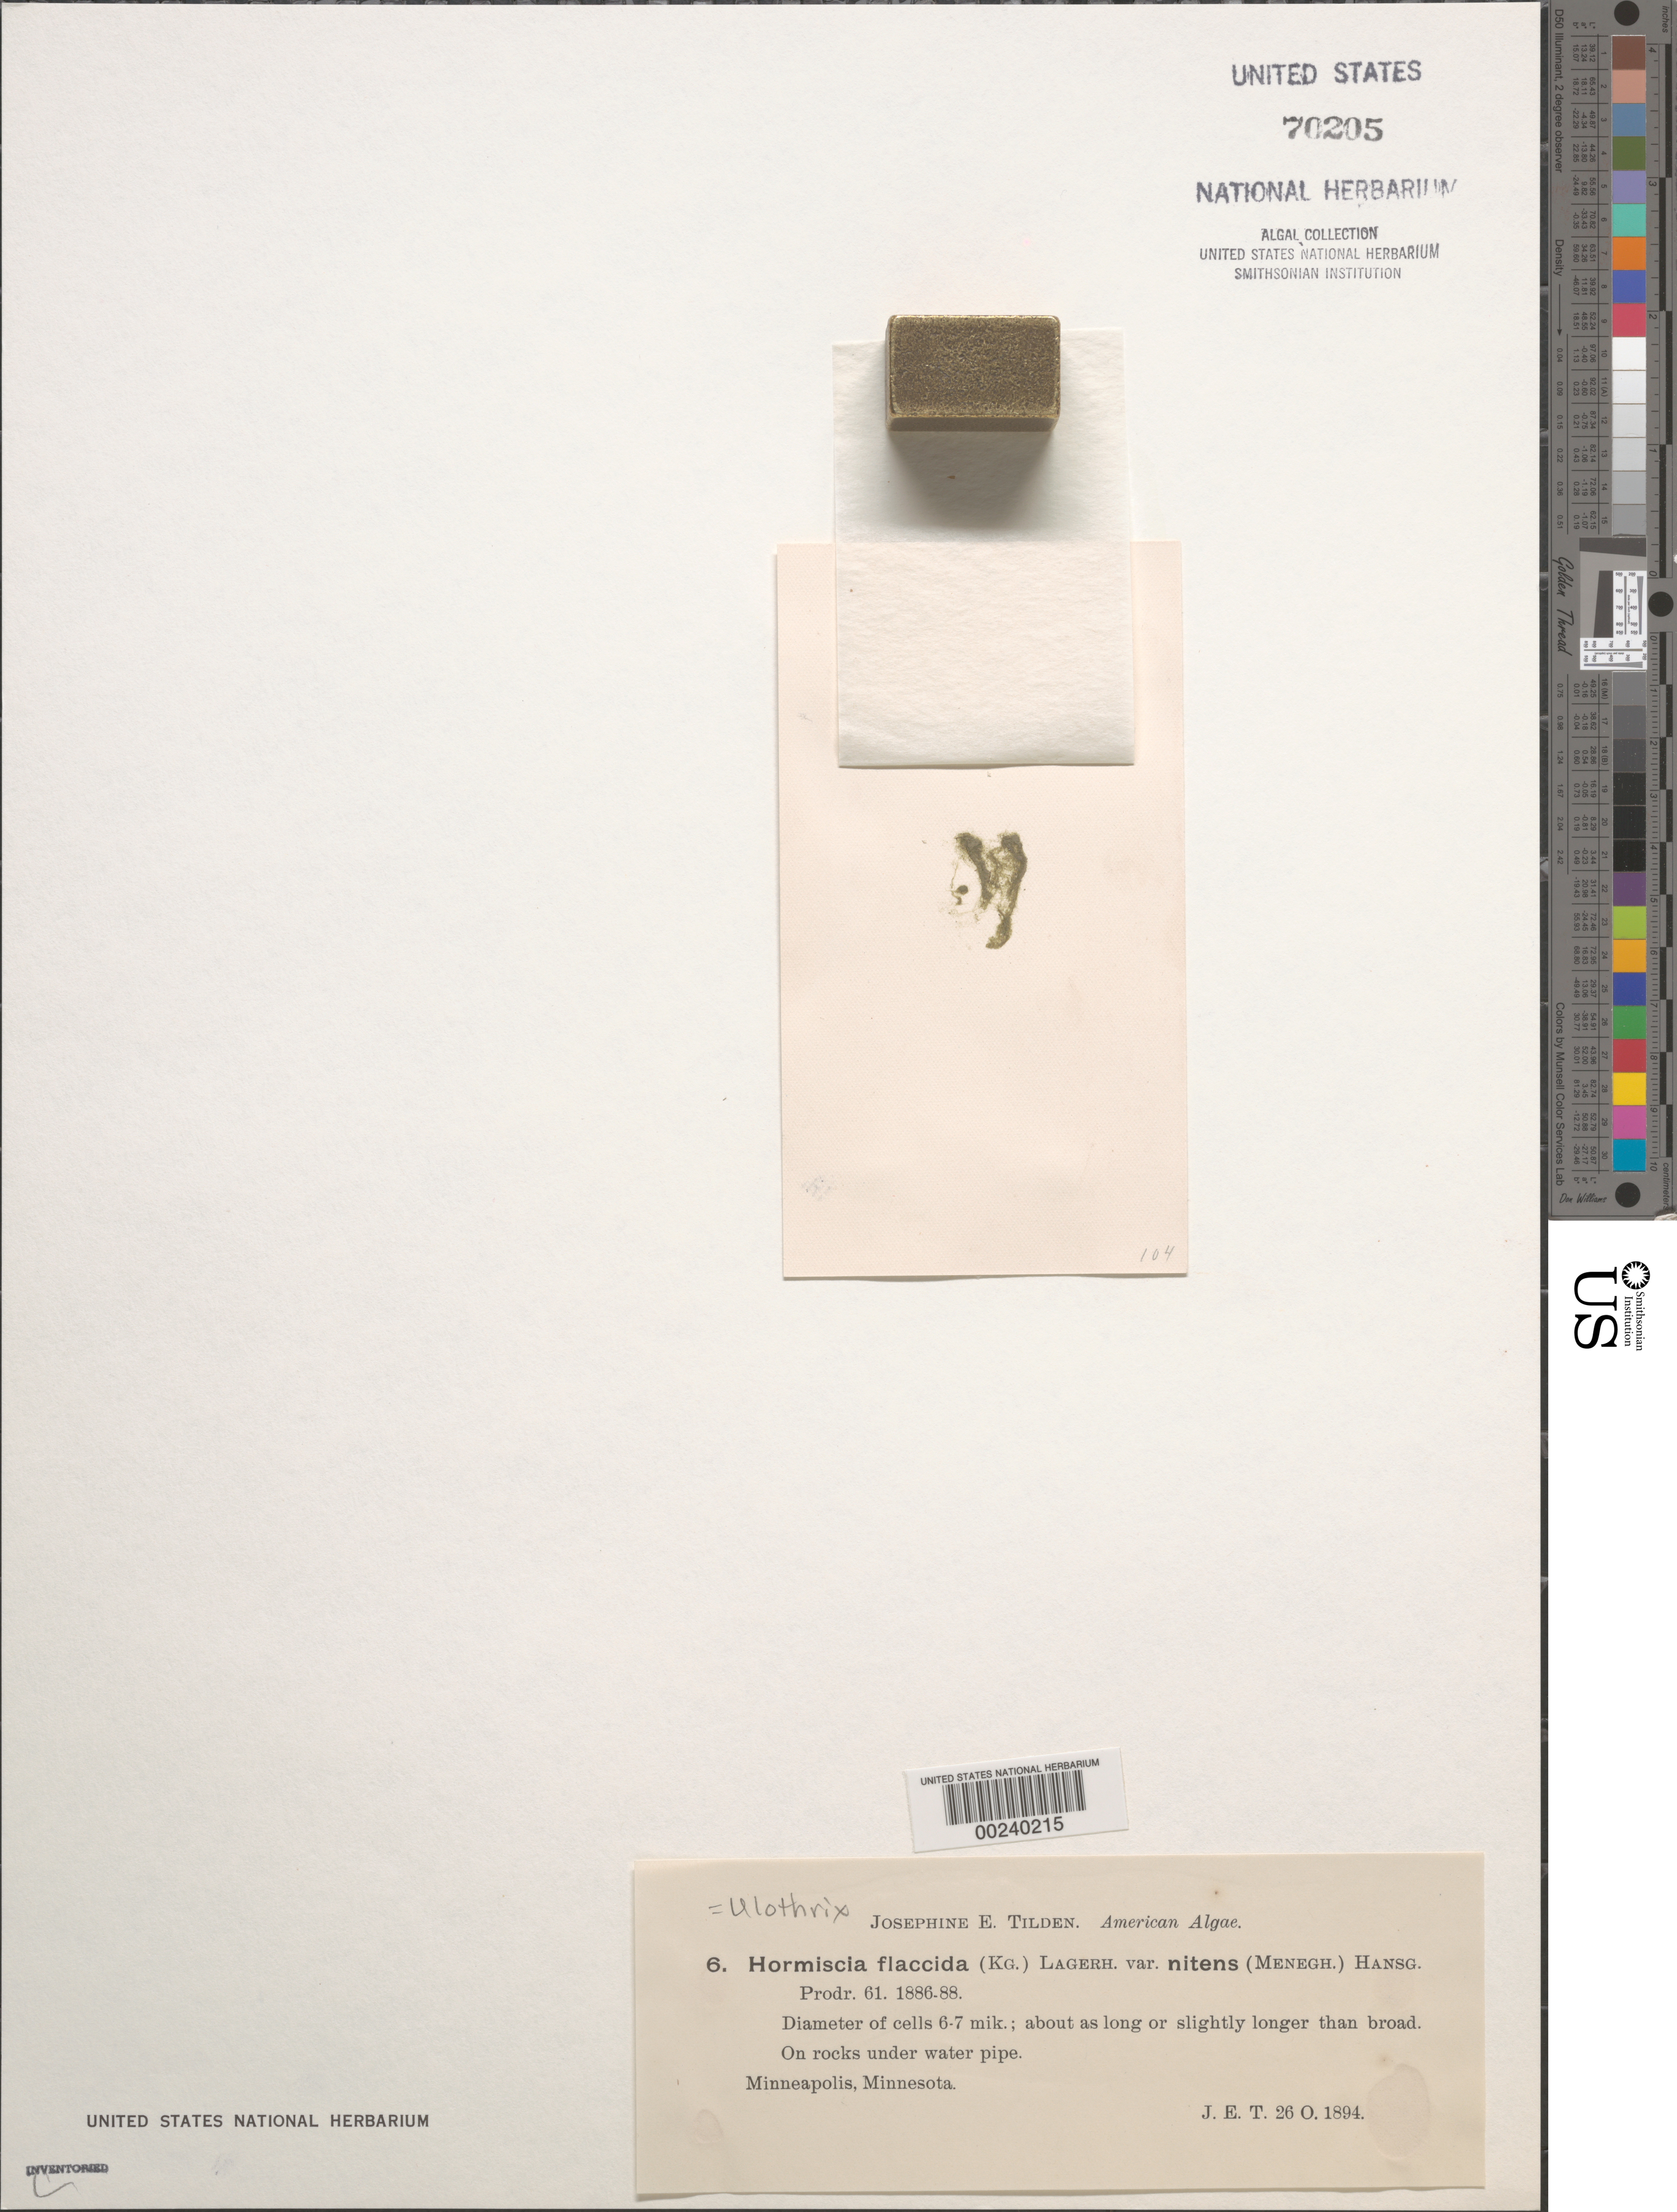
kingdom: Plantae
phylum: Chlorophyta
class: Ulvophyceae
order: Ulotrichales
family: Ulotrichaceae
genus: Ulothrix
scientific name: Ulothrix flaccida var. nitens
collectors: J. E. Tilden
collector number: JET 6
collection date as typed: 26 Oct 1894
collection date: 1894-10-26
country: United States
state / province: Minnesota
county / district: Hennepin County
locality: Minneapolis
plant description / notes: Tilden, American Algae, as Hormiscia flaccida var. nitens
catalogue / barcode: US 70205